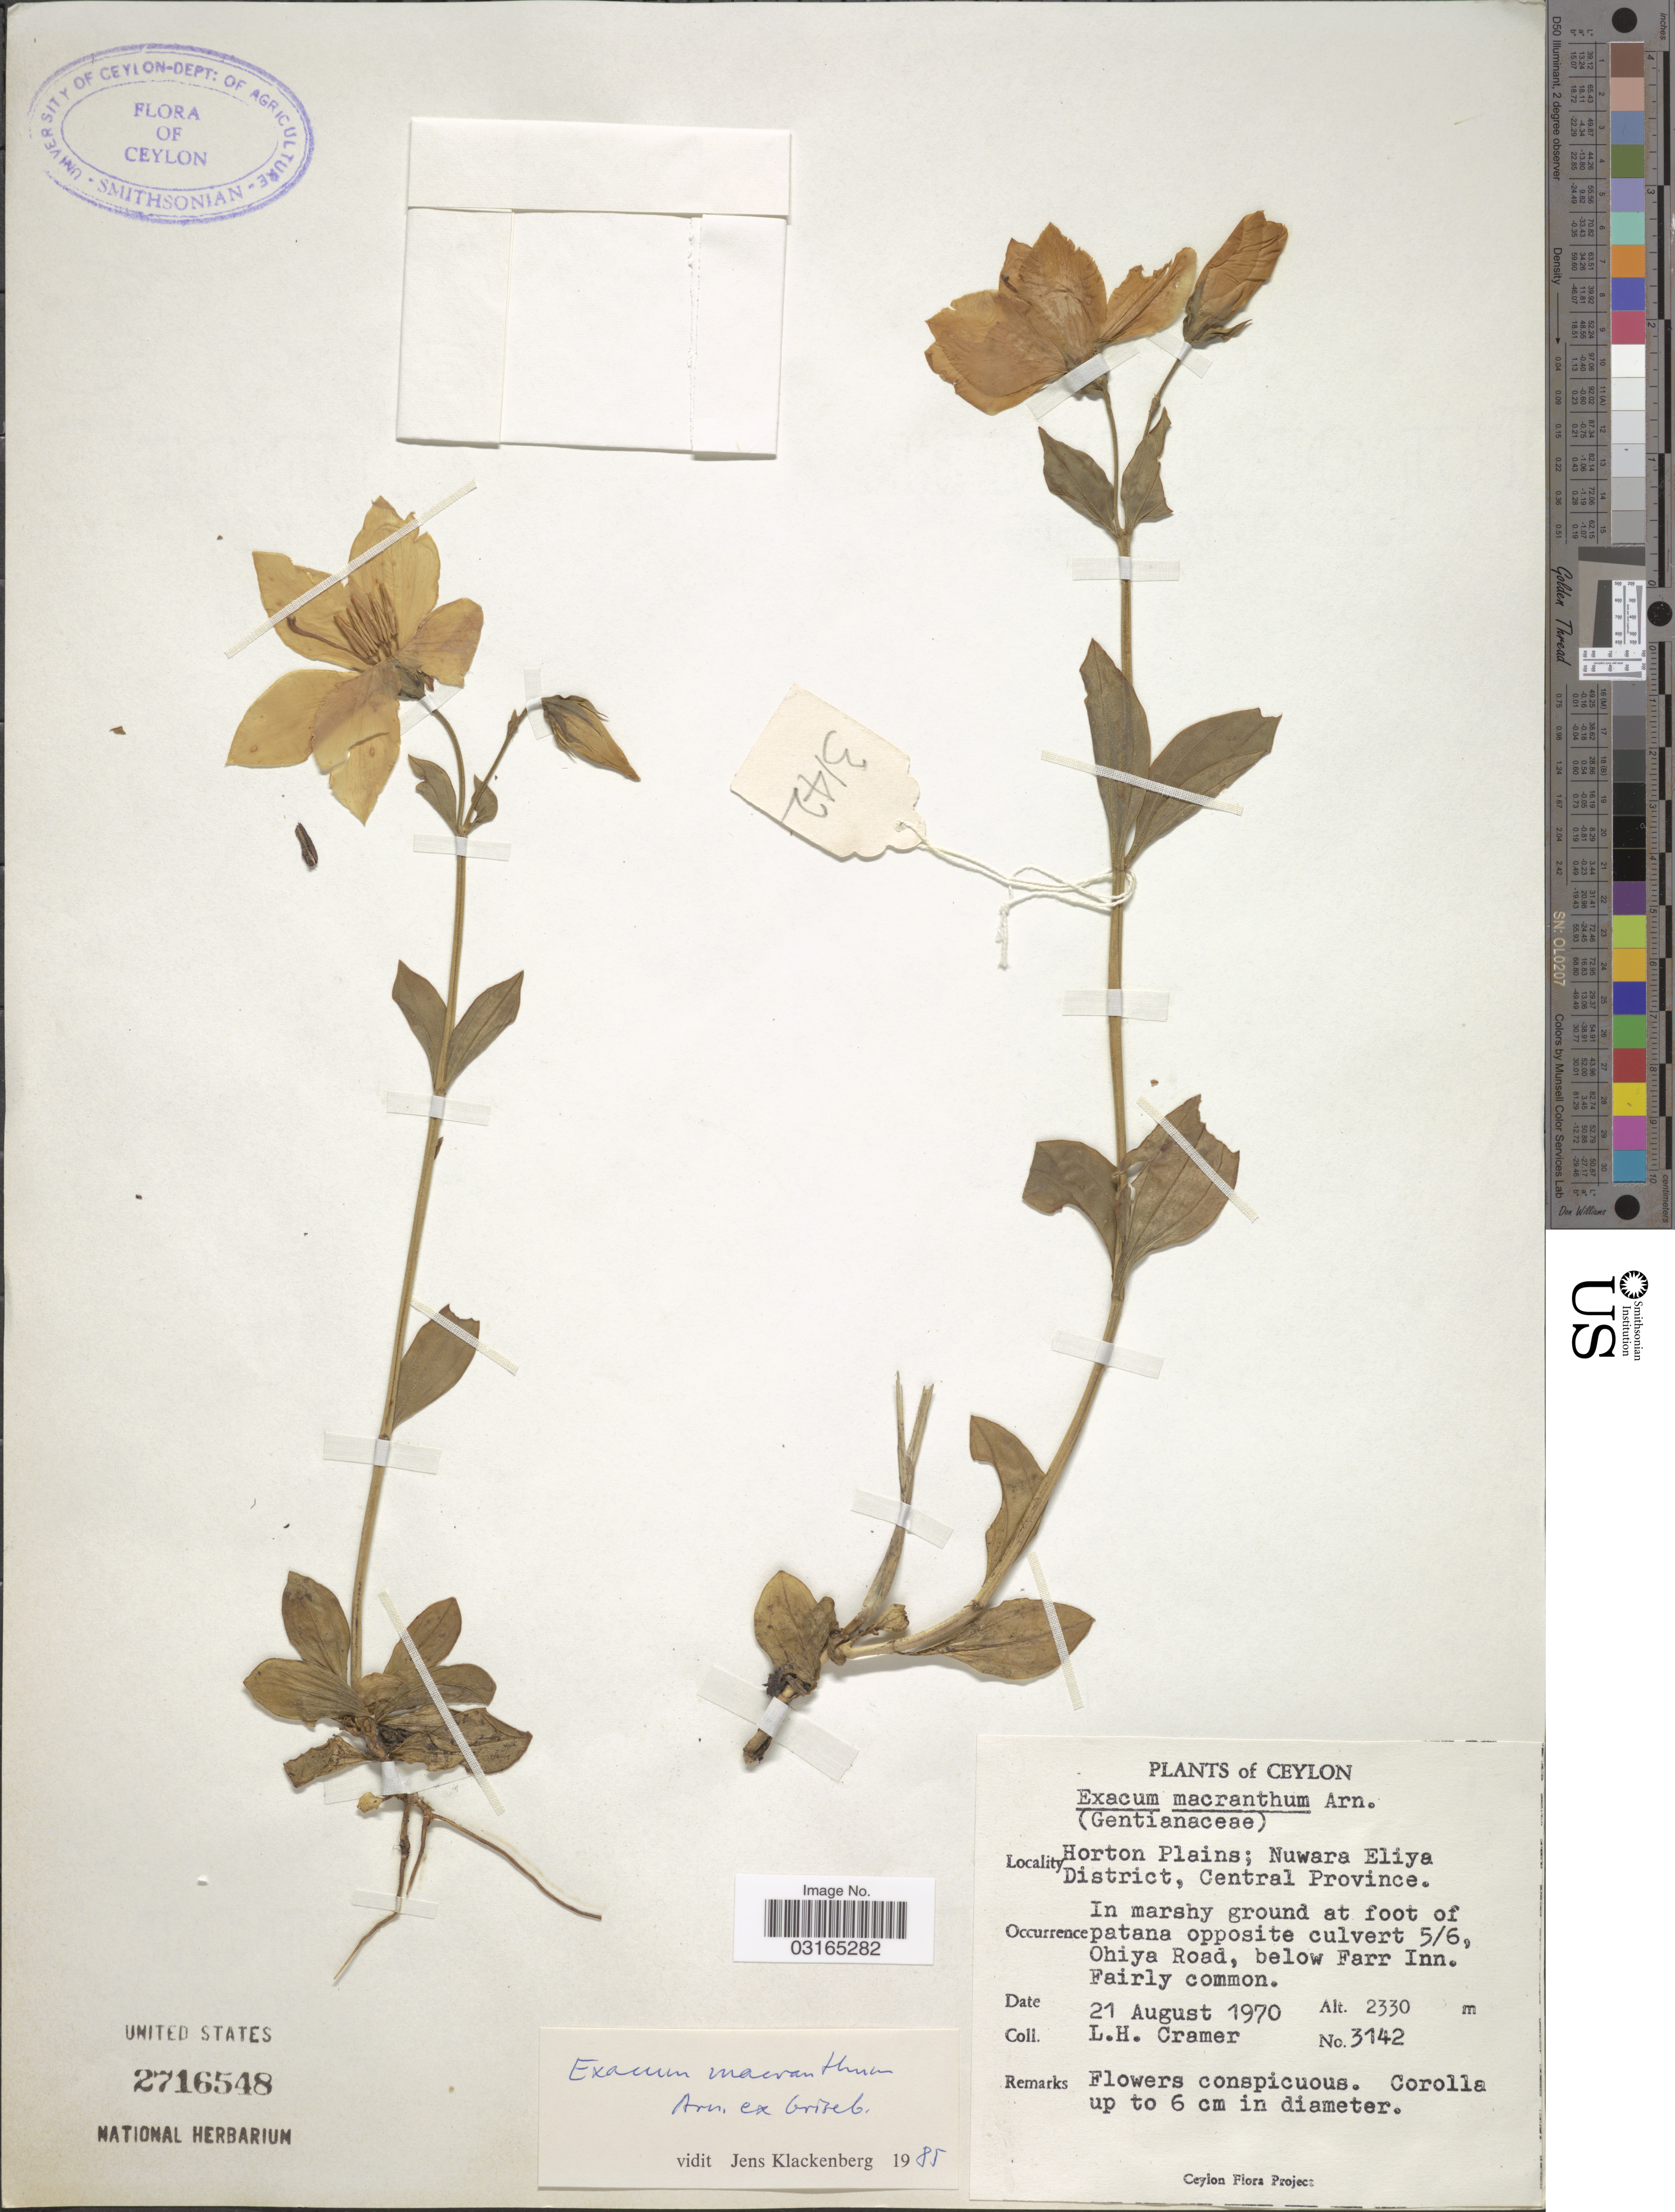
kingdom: Plantae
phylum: Tracheophyta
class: Magnoliopsida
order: Gentianales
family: Gentianaceae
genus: Exacum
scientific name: Exacum macranthum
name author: Arn. ex Griseb.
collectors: L. H. Cramer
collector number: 3142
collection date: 1970-08-21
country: Sri Lanka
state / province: Central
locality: Ceylon. Horton Plains; Nuwara Eliya District. In marshy ground ar foot of patana opposite culvert 5/6, Ohiya Road, below Farr Inn.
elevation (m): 2330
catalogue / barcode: US 2716548